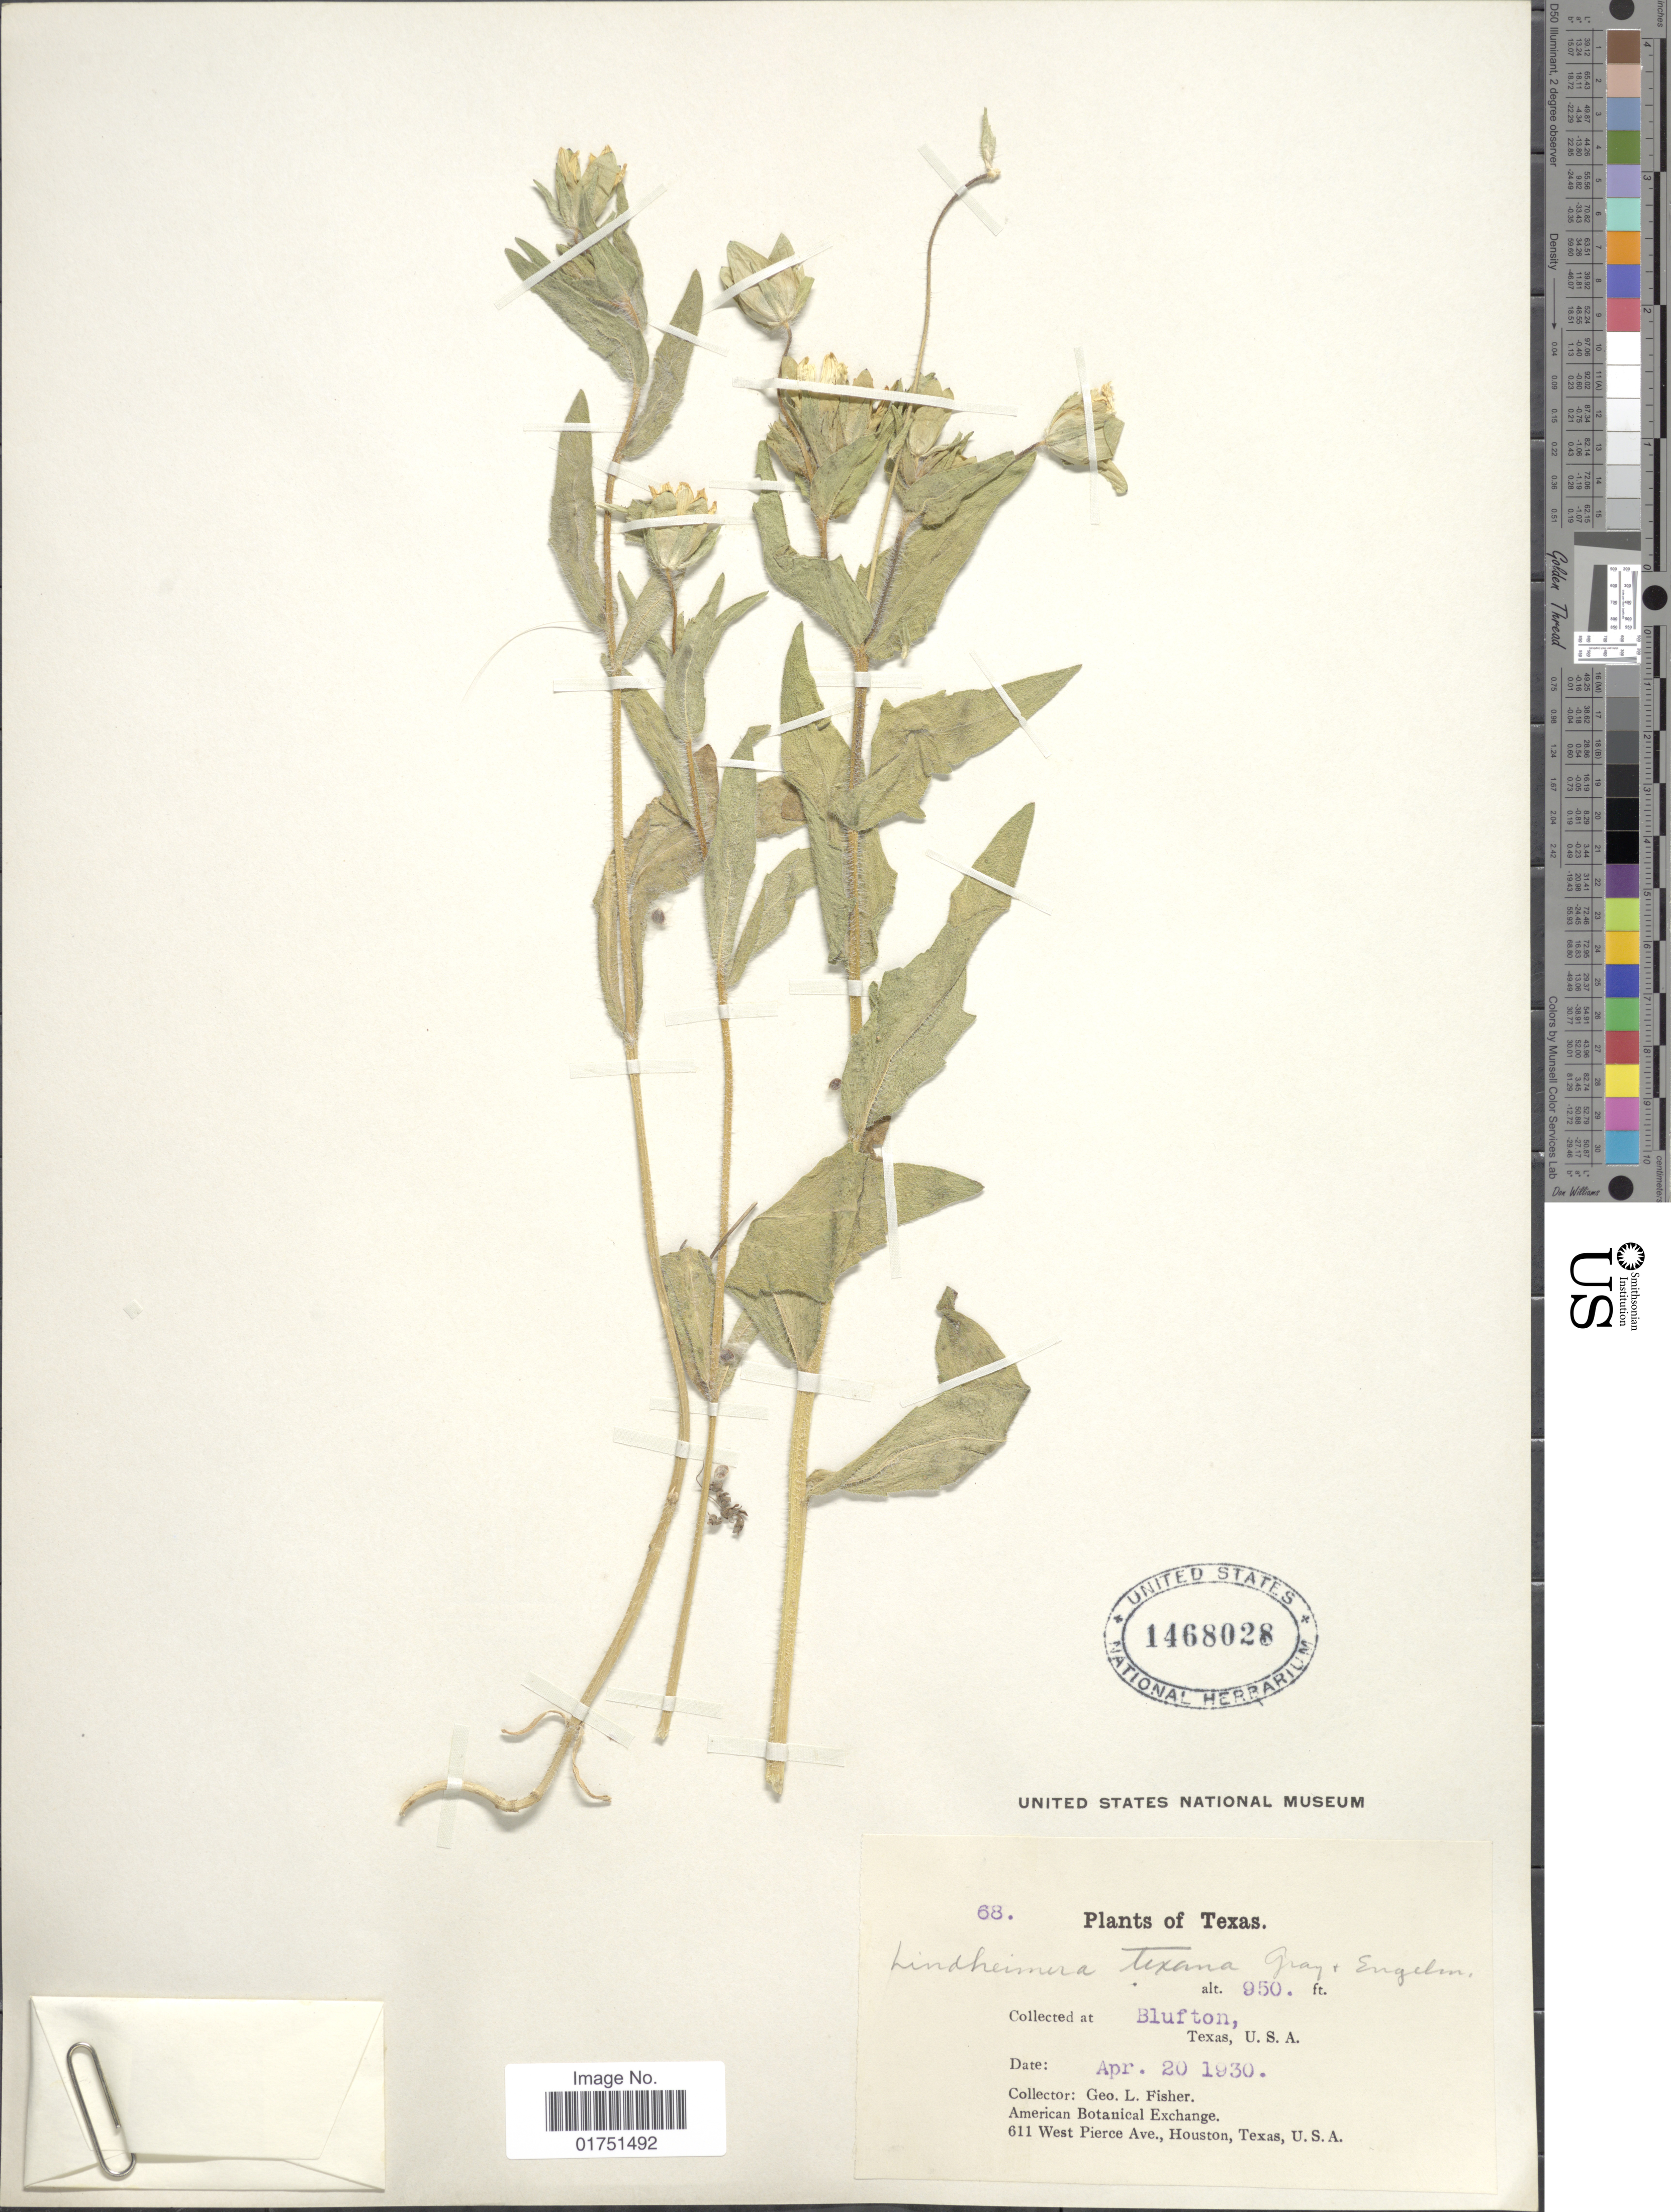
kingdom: Plantae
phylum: Tracheophyta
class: Magnoliopsida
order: Asterales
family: Asteraceae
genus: Lindheimera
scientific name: Lindheimera texana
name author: A. Gray & Engelm. in A. Gray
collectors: G. L. Fisher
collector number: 68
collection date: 1930-04-20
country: United States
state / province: Texas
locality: Blufton, Texas, U.S.A.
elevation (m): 290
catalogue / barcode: US 1468028